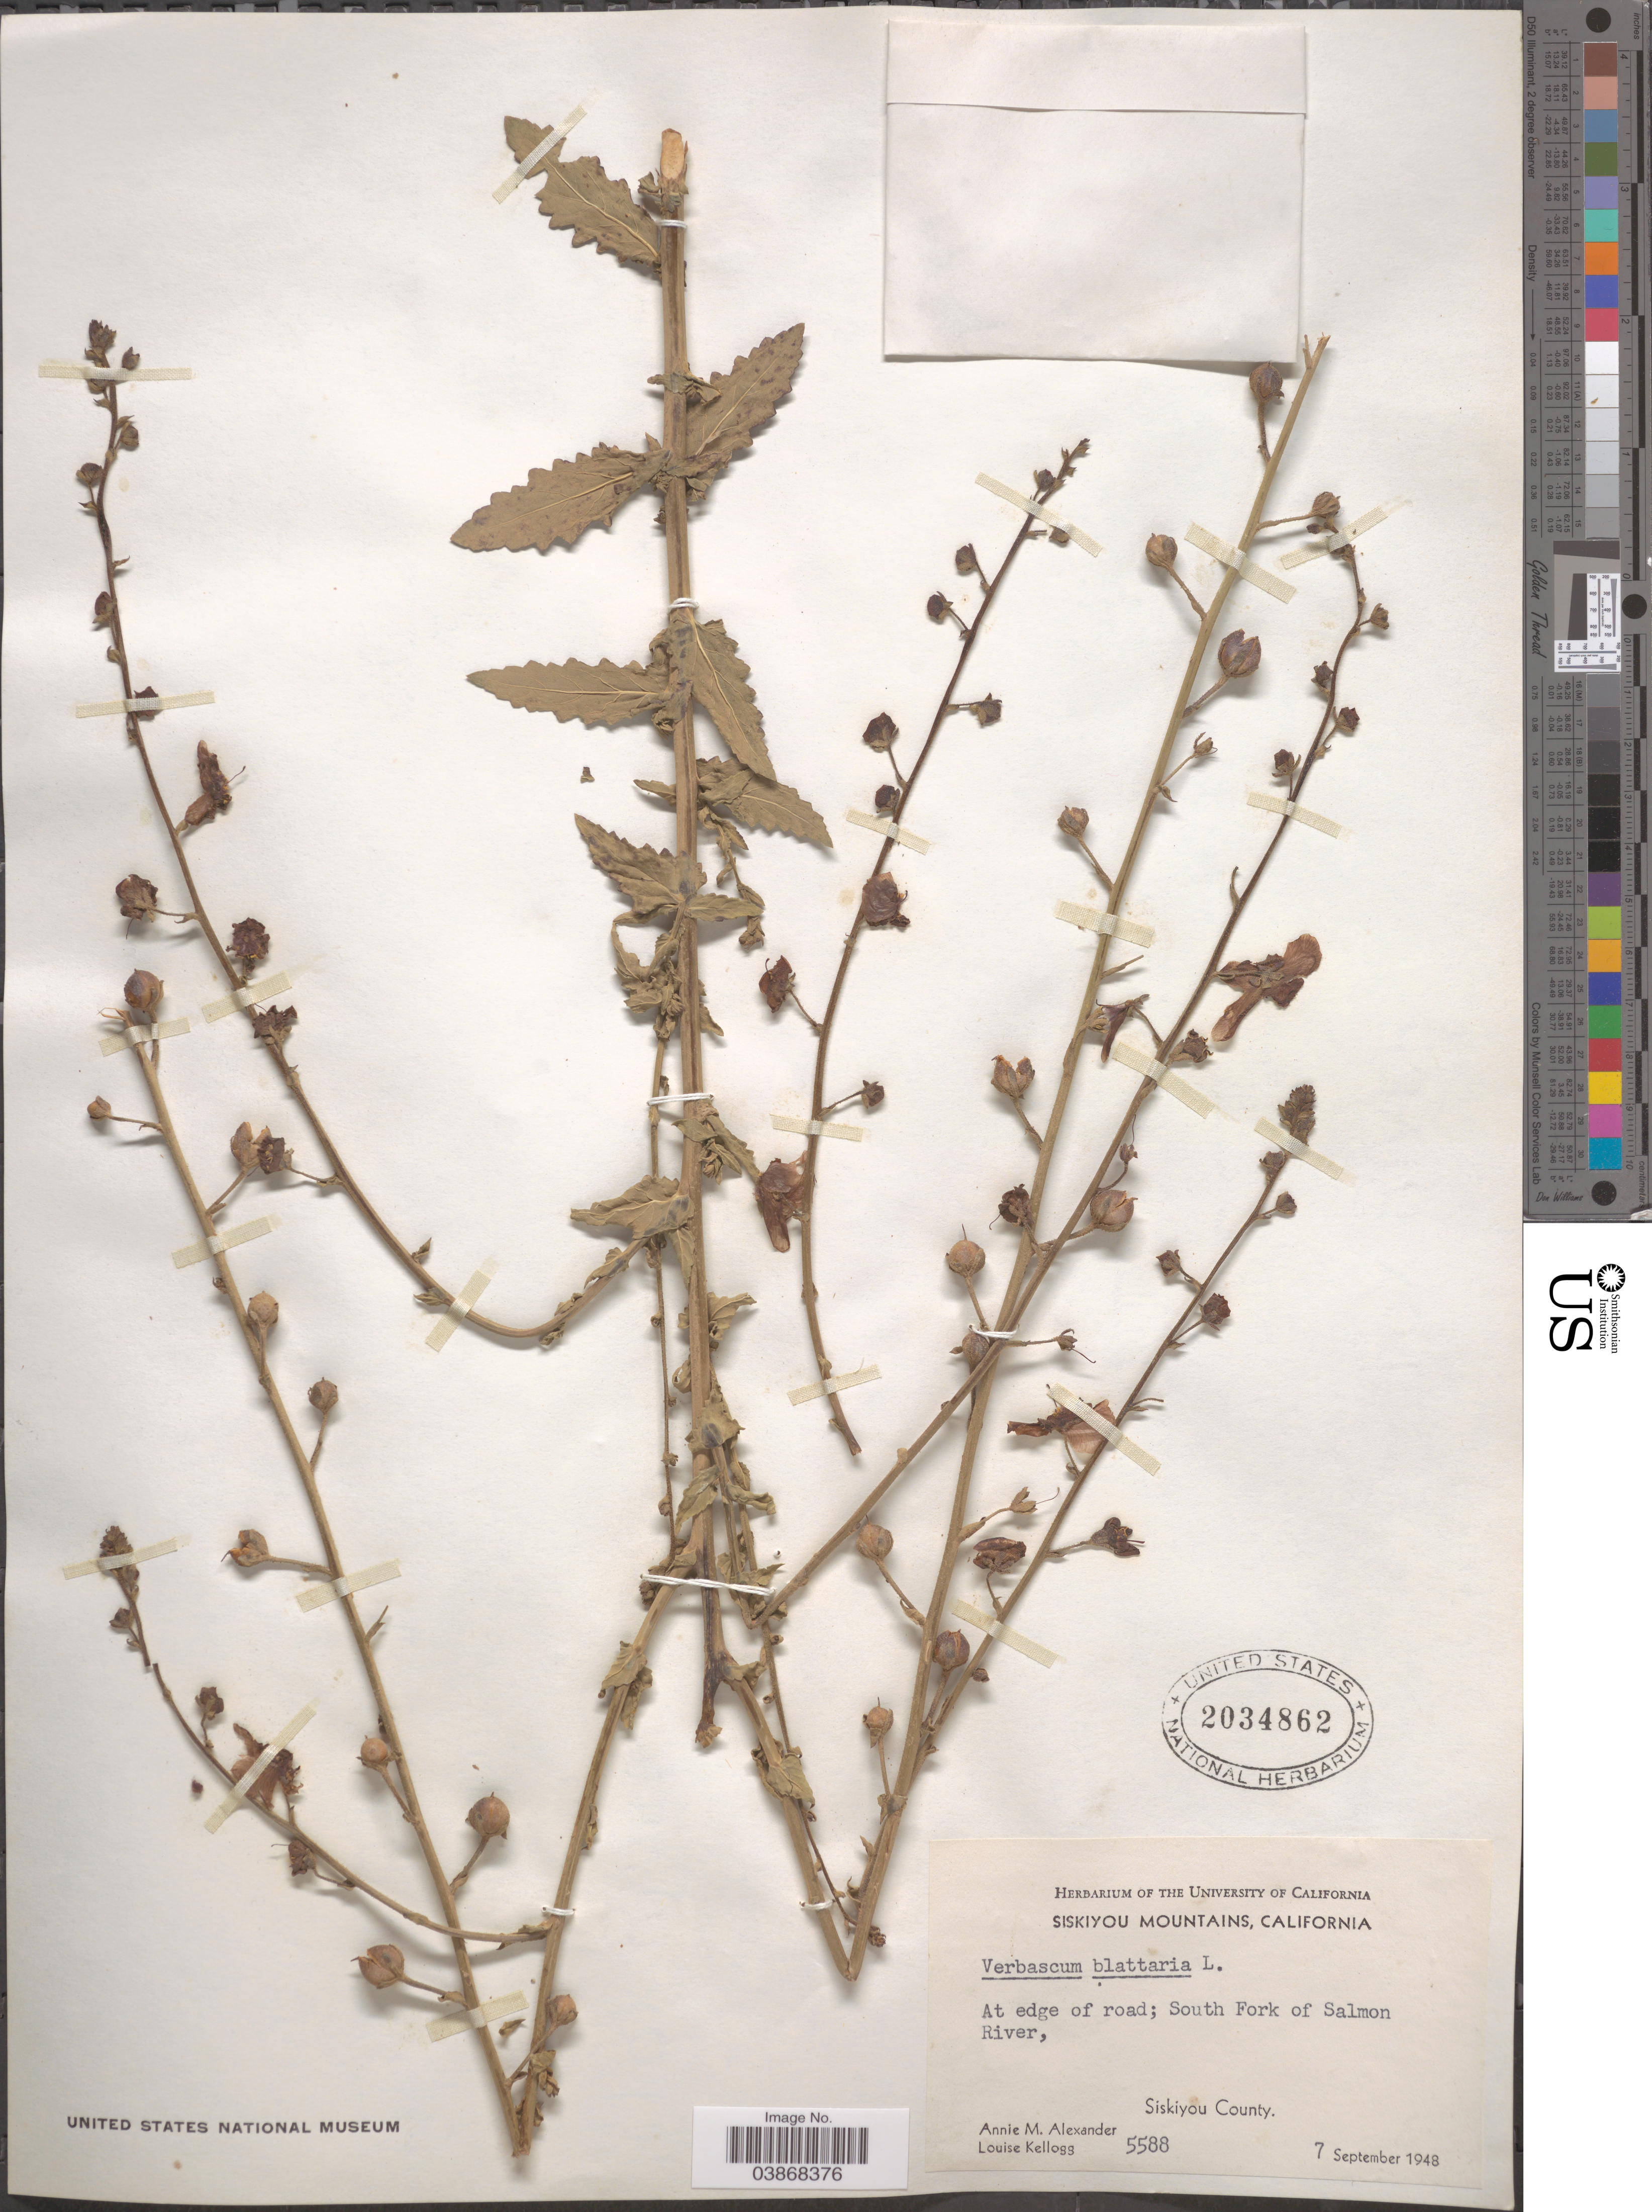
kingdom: Plantae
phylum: Tracheophyta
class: Magnoliopsida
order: Lamiales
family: Scrophulariaceae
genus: Verbascum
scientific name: Verbascum blattaria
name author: L.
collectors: A. M. Alexander & L. Kellogg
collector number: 5588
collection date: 1948-09-07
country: United States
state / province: California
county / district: Siskiyou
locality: Siskiyou Mountains. At edge of road; South Fork of Salmon River, Siskiyou County.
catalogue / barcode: US 2034862